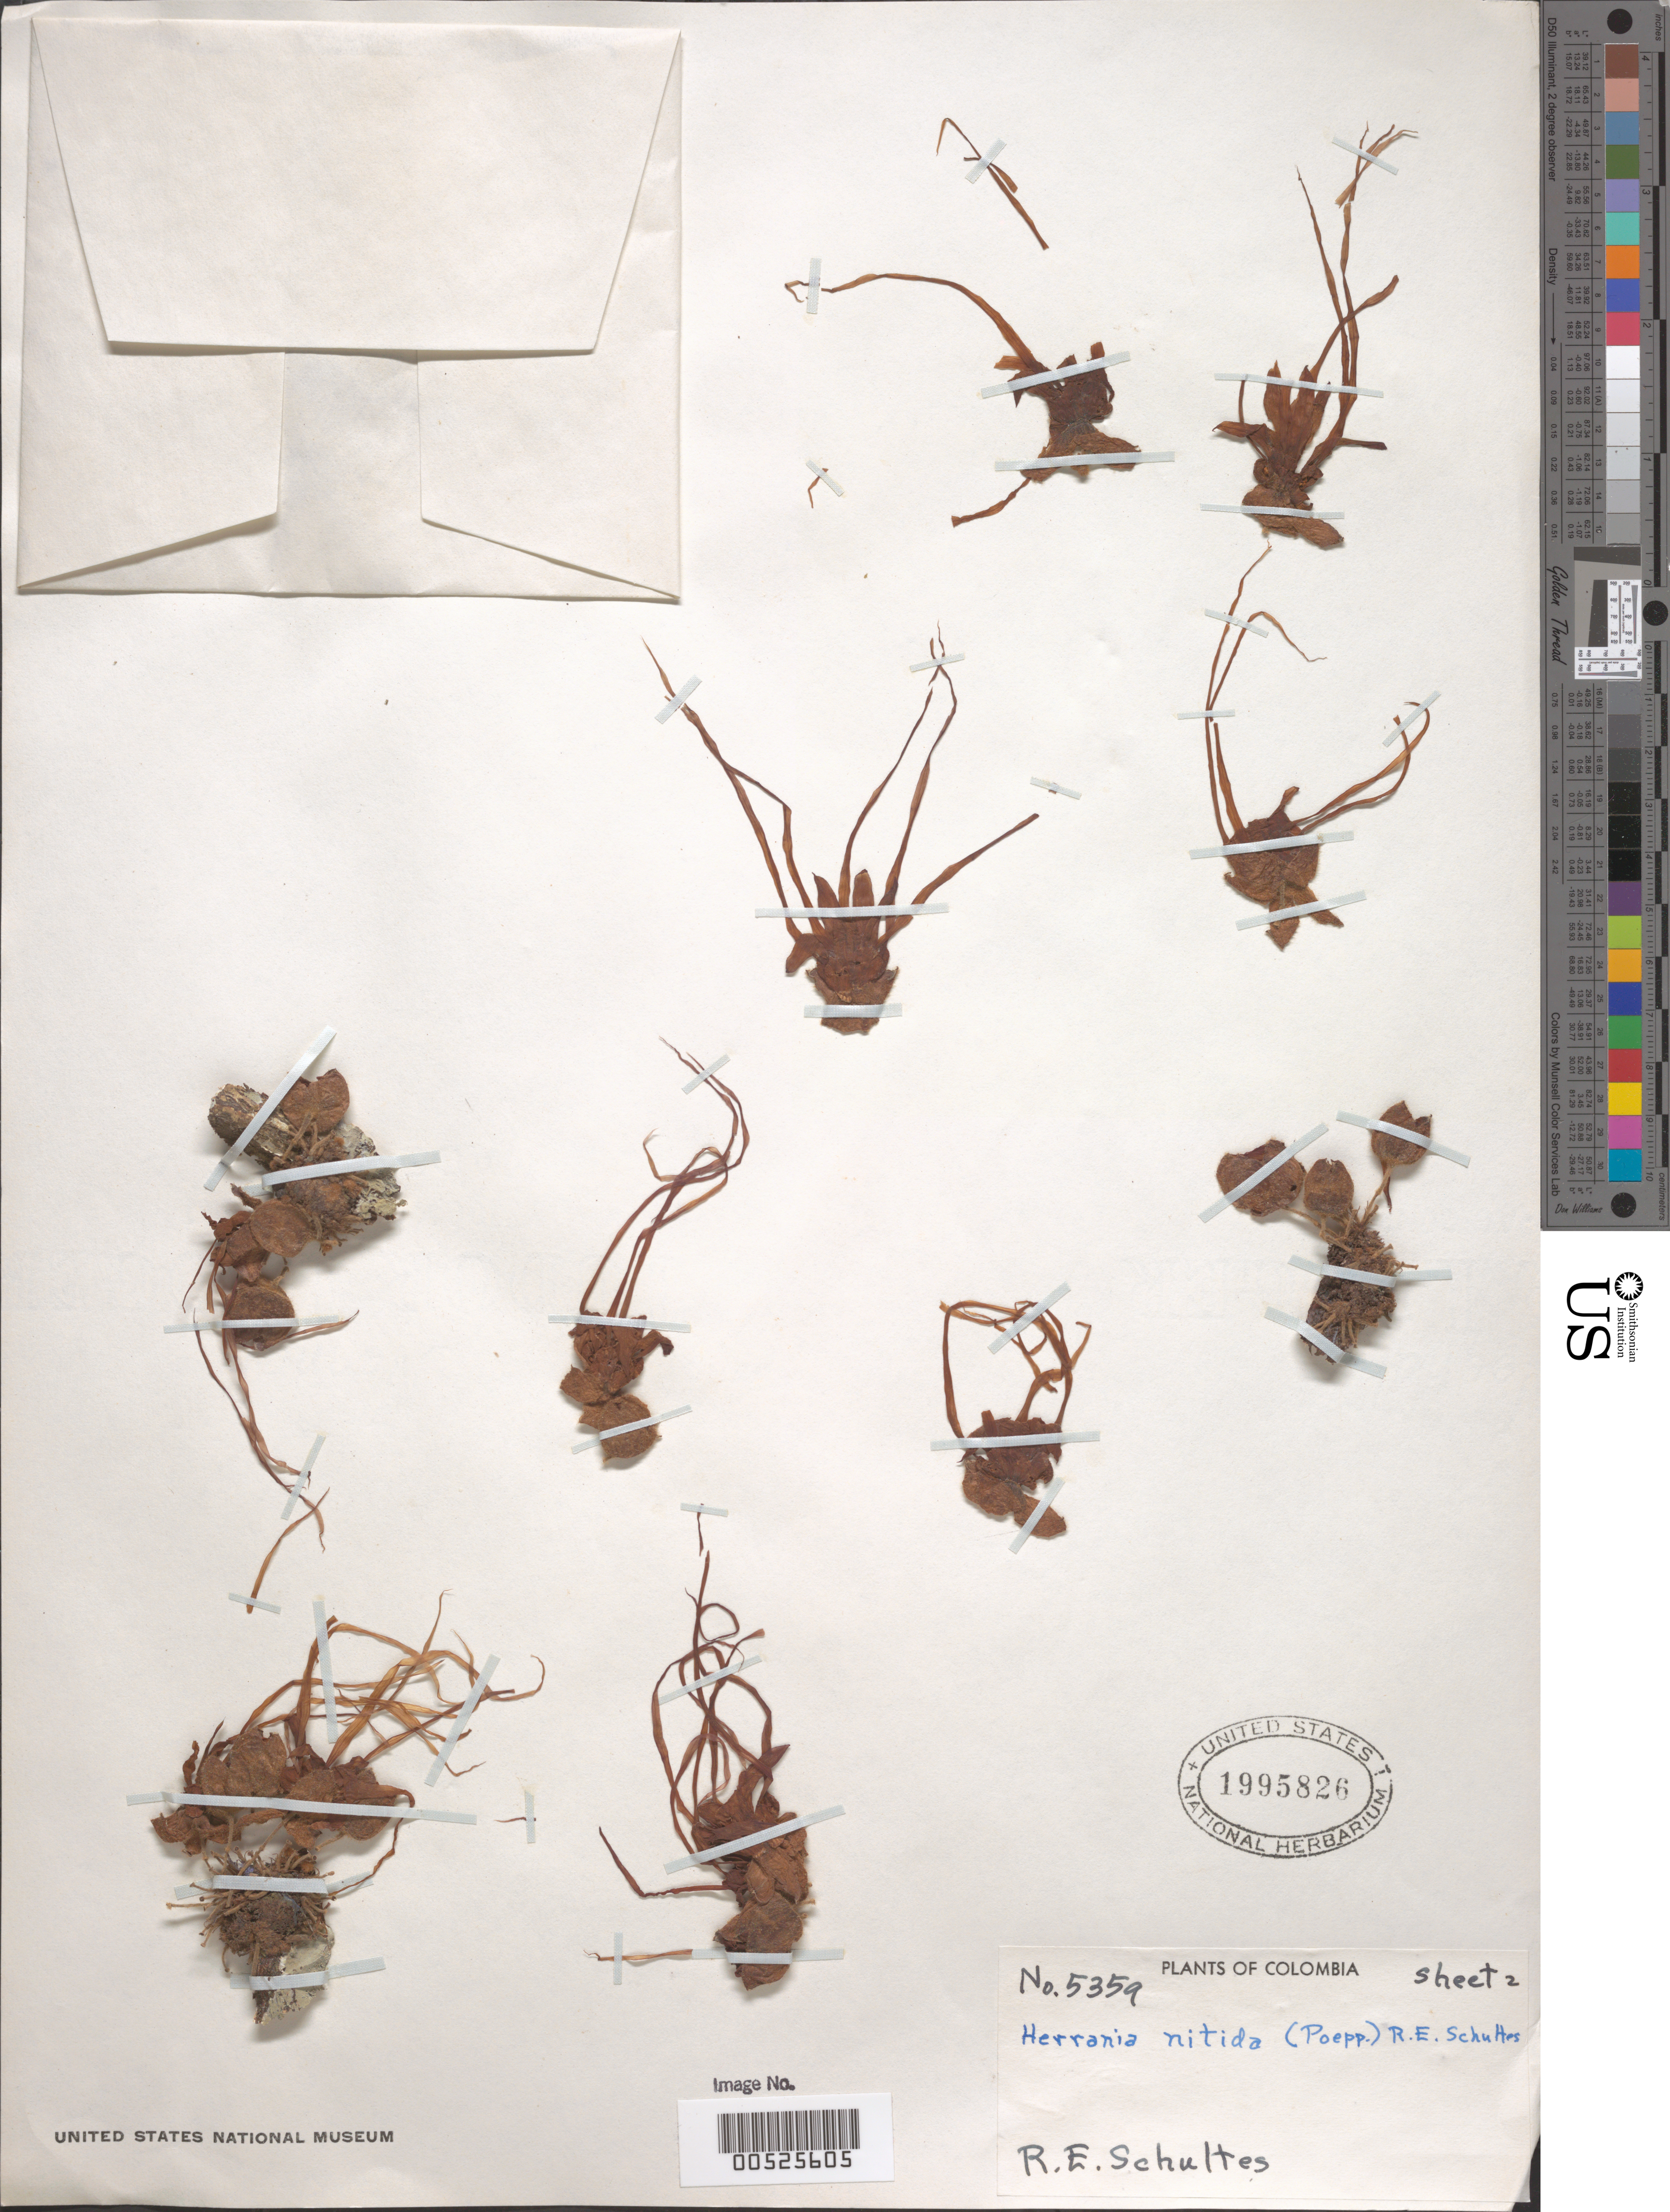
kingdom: Plantae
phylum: Tracheophyta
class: Magnoliopsida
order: Malvales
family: Malvaceae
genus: Herrania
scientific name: Herrania nitida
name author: (Poepp.) R.E. Schult.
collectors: R. E. Schultes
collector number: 5359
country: Colombia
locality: Rio Vaupes, Puerto Nará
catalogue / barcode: US 1995826